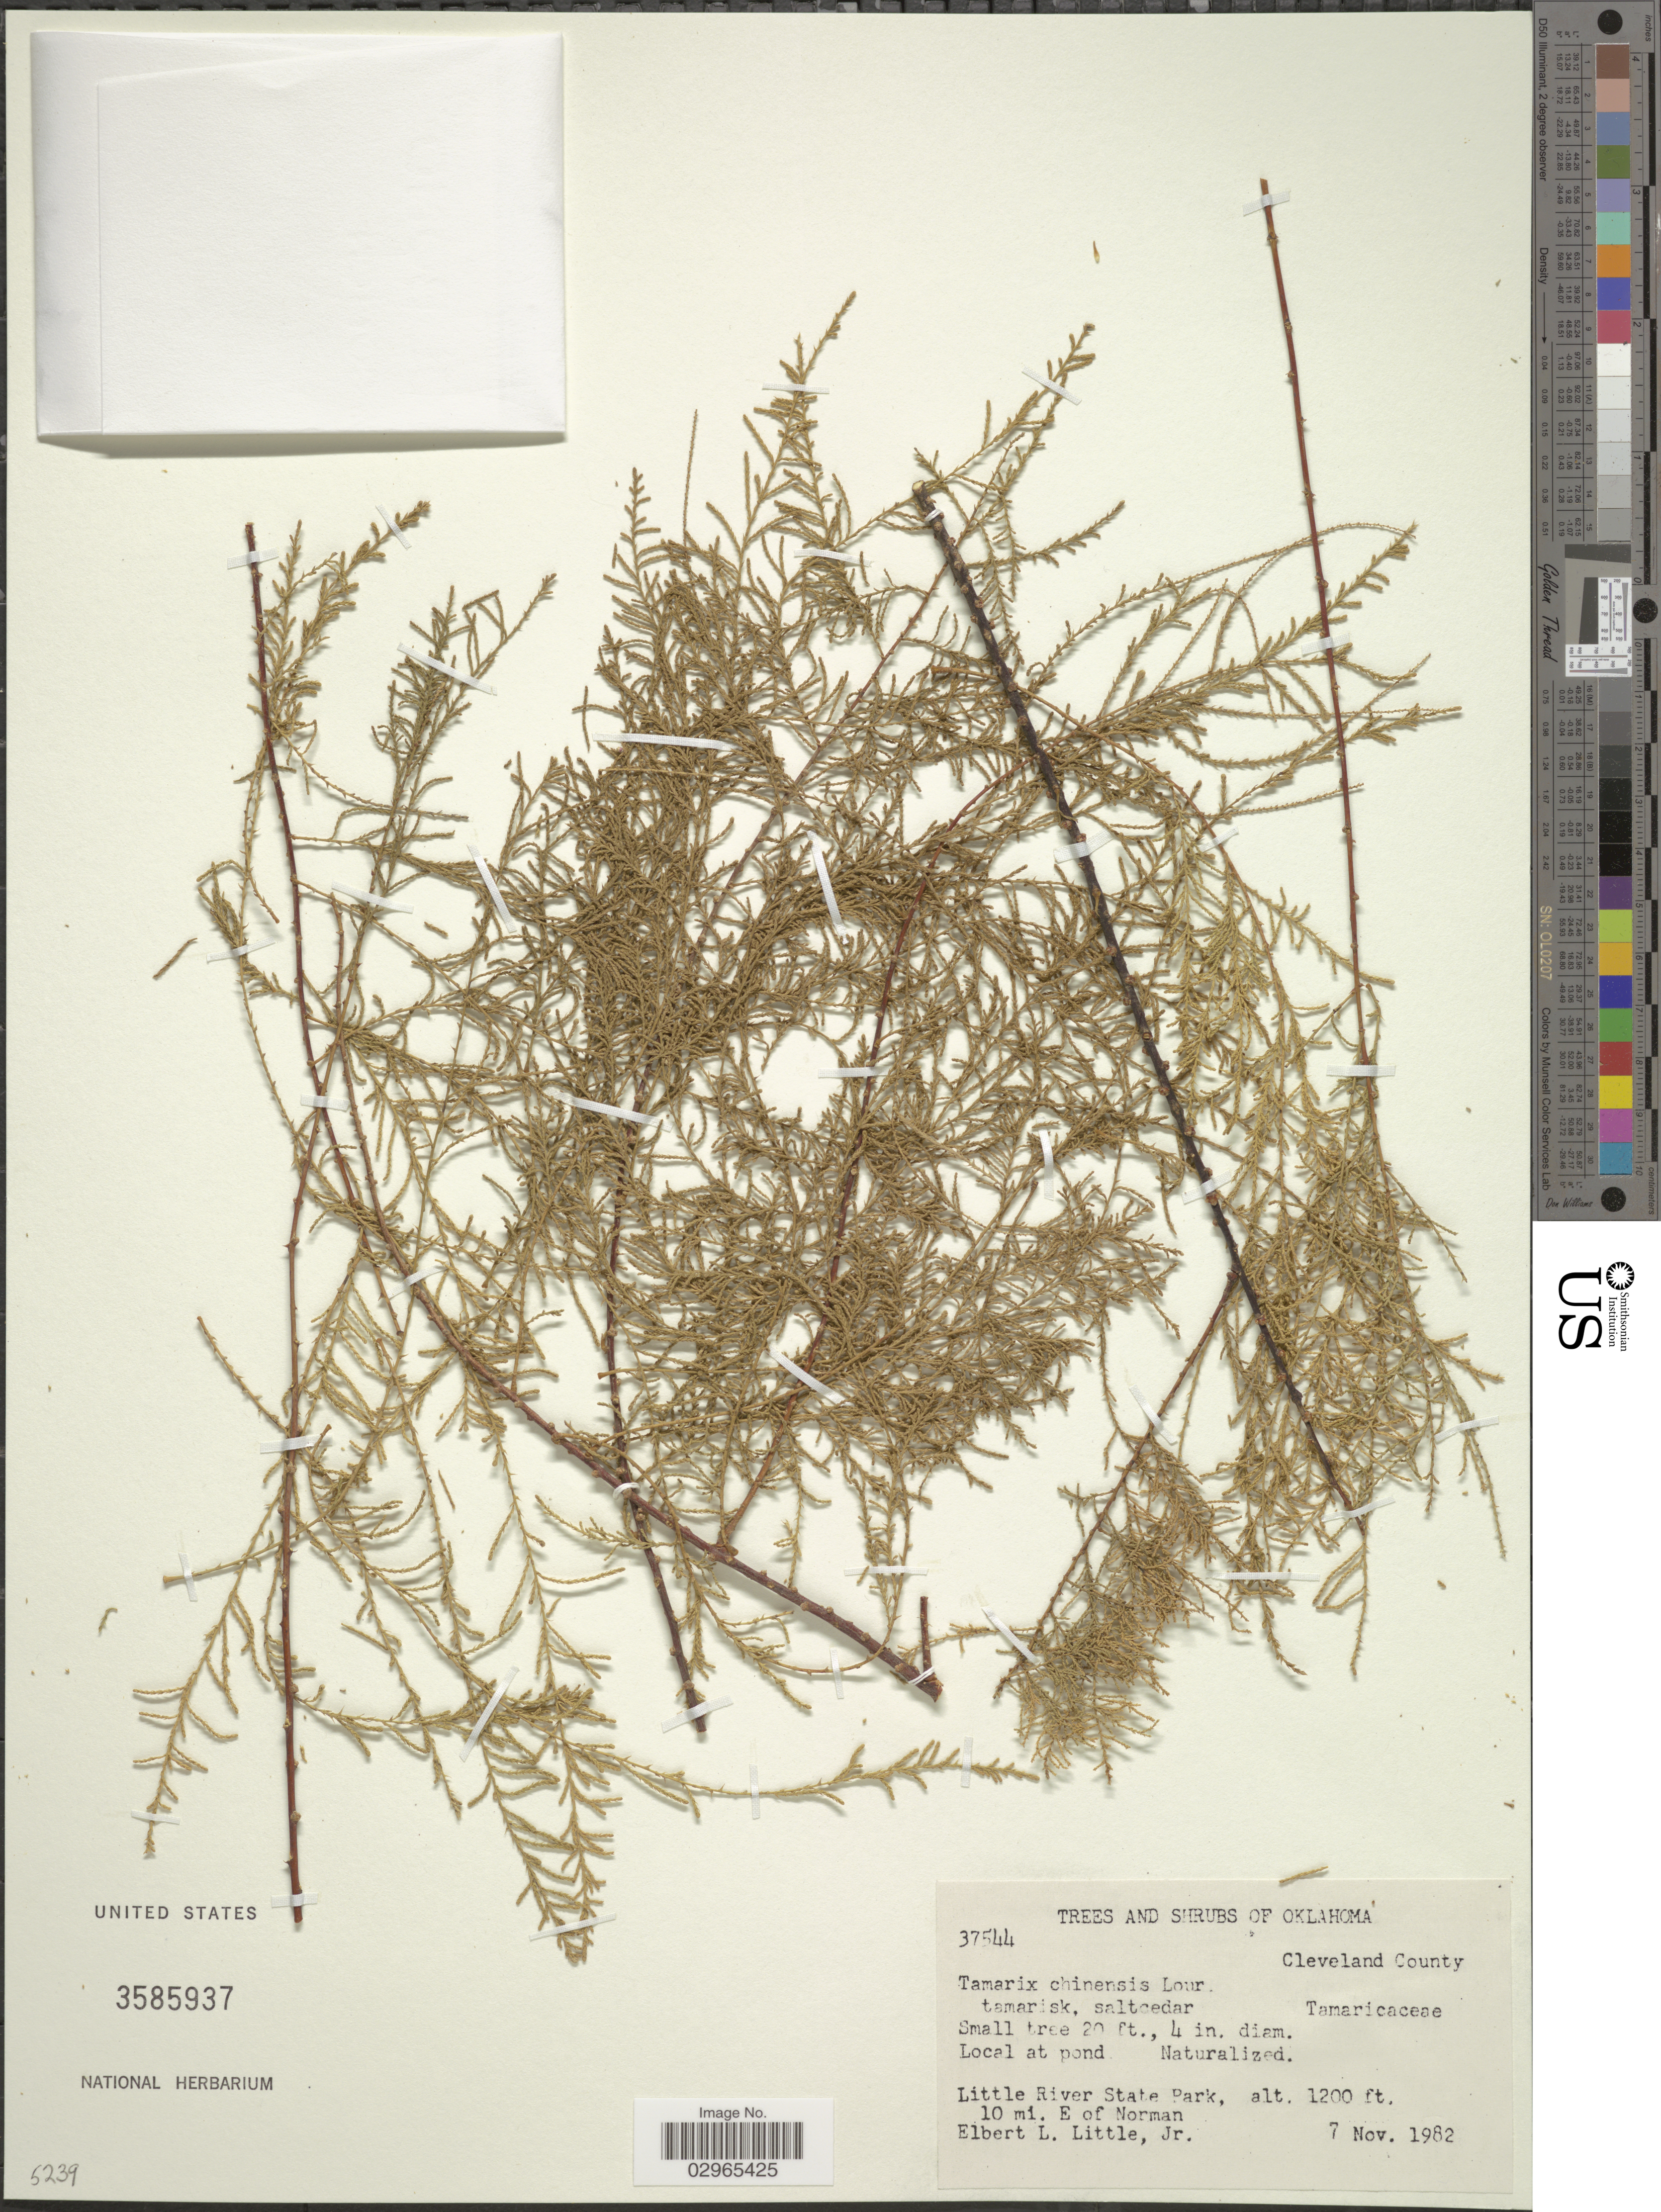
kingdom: Plantae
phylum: Tracheophyta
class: Magnoliopsida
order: Caryophyllales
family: Tamaricaceae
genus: Tamarix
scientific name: Tamarix chinensis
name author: Lour.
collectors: E. L. Little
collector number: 37544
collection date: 1982-11-07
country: United States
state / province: Oklahoma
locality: Cleveland County. Little River State Park, 10 mi. E of Norman.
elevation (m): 366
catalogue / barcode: US 3585937